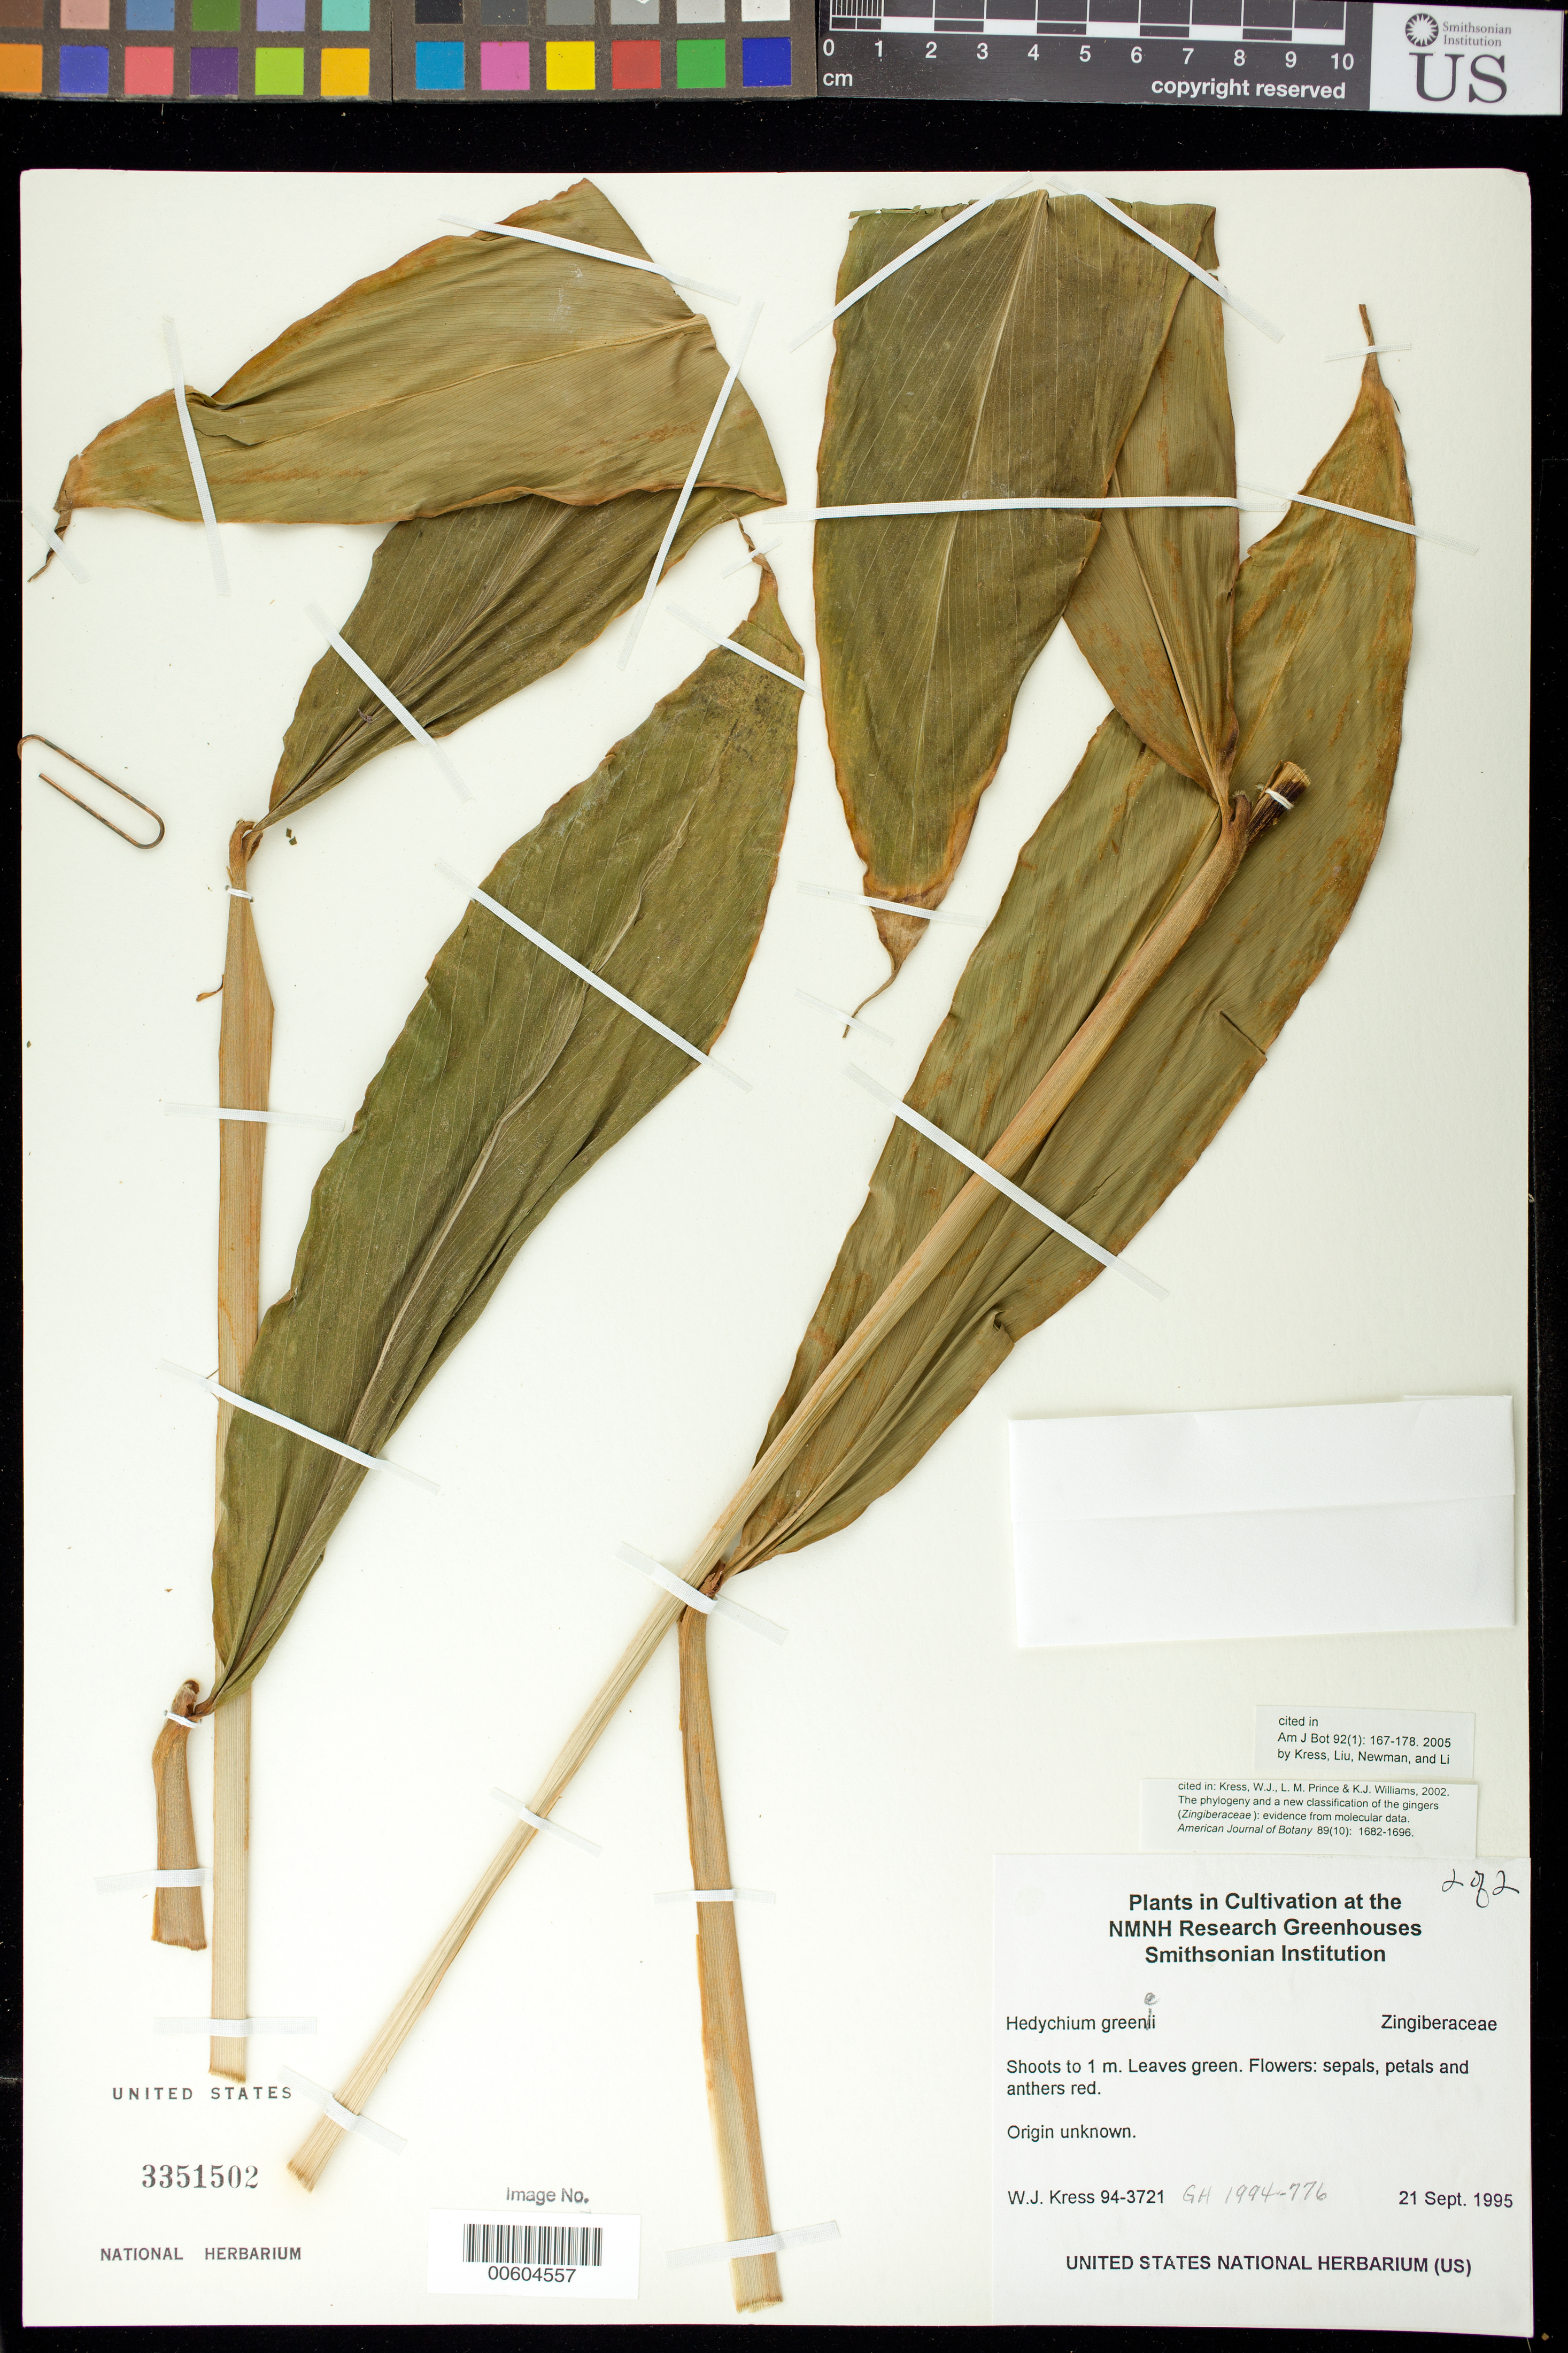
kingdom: Plantae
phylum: Tracheophyta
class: Liliopsida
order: Zingiberales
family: Zingiberaceae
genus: Hedychium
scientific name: Hedychium greenii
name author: W.W. Sm.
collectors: W. J. Kress & M. Bordelon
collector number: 94-3721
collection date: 1997-03-14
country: United States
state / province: Maryland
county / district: Prince George's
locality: NMNH Botany Research Greenhouses. Suitland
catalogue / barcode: US 3351502